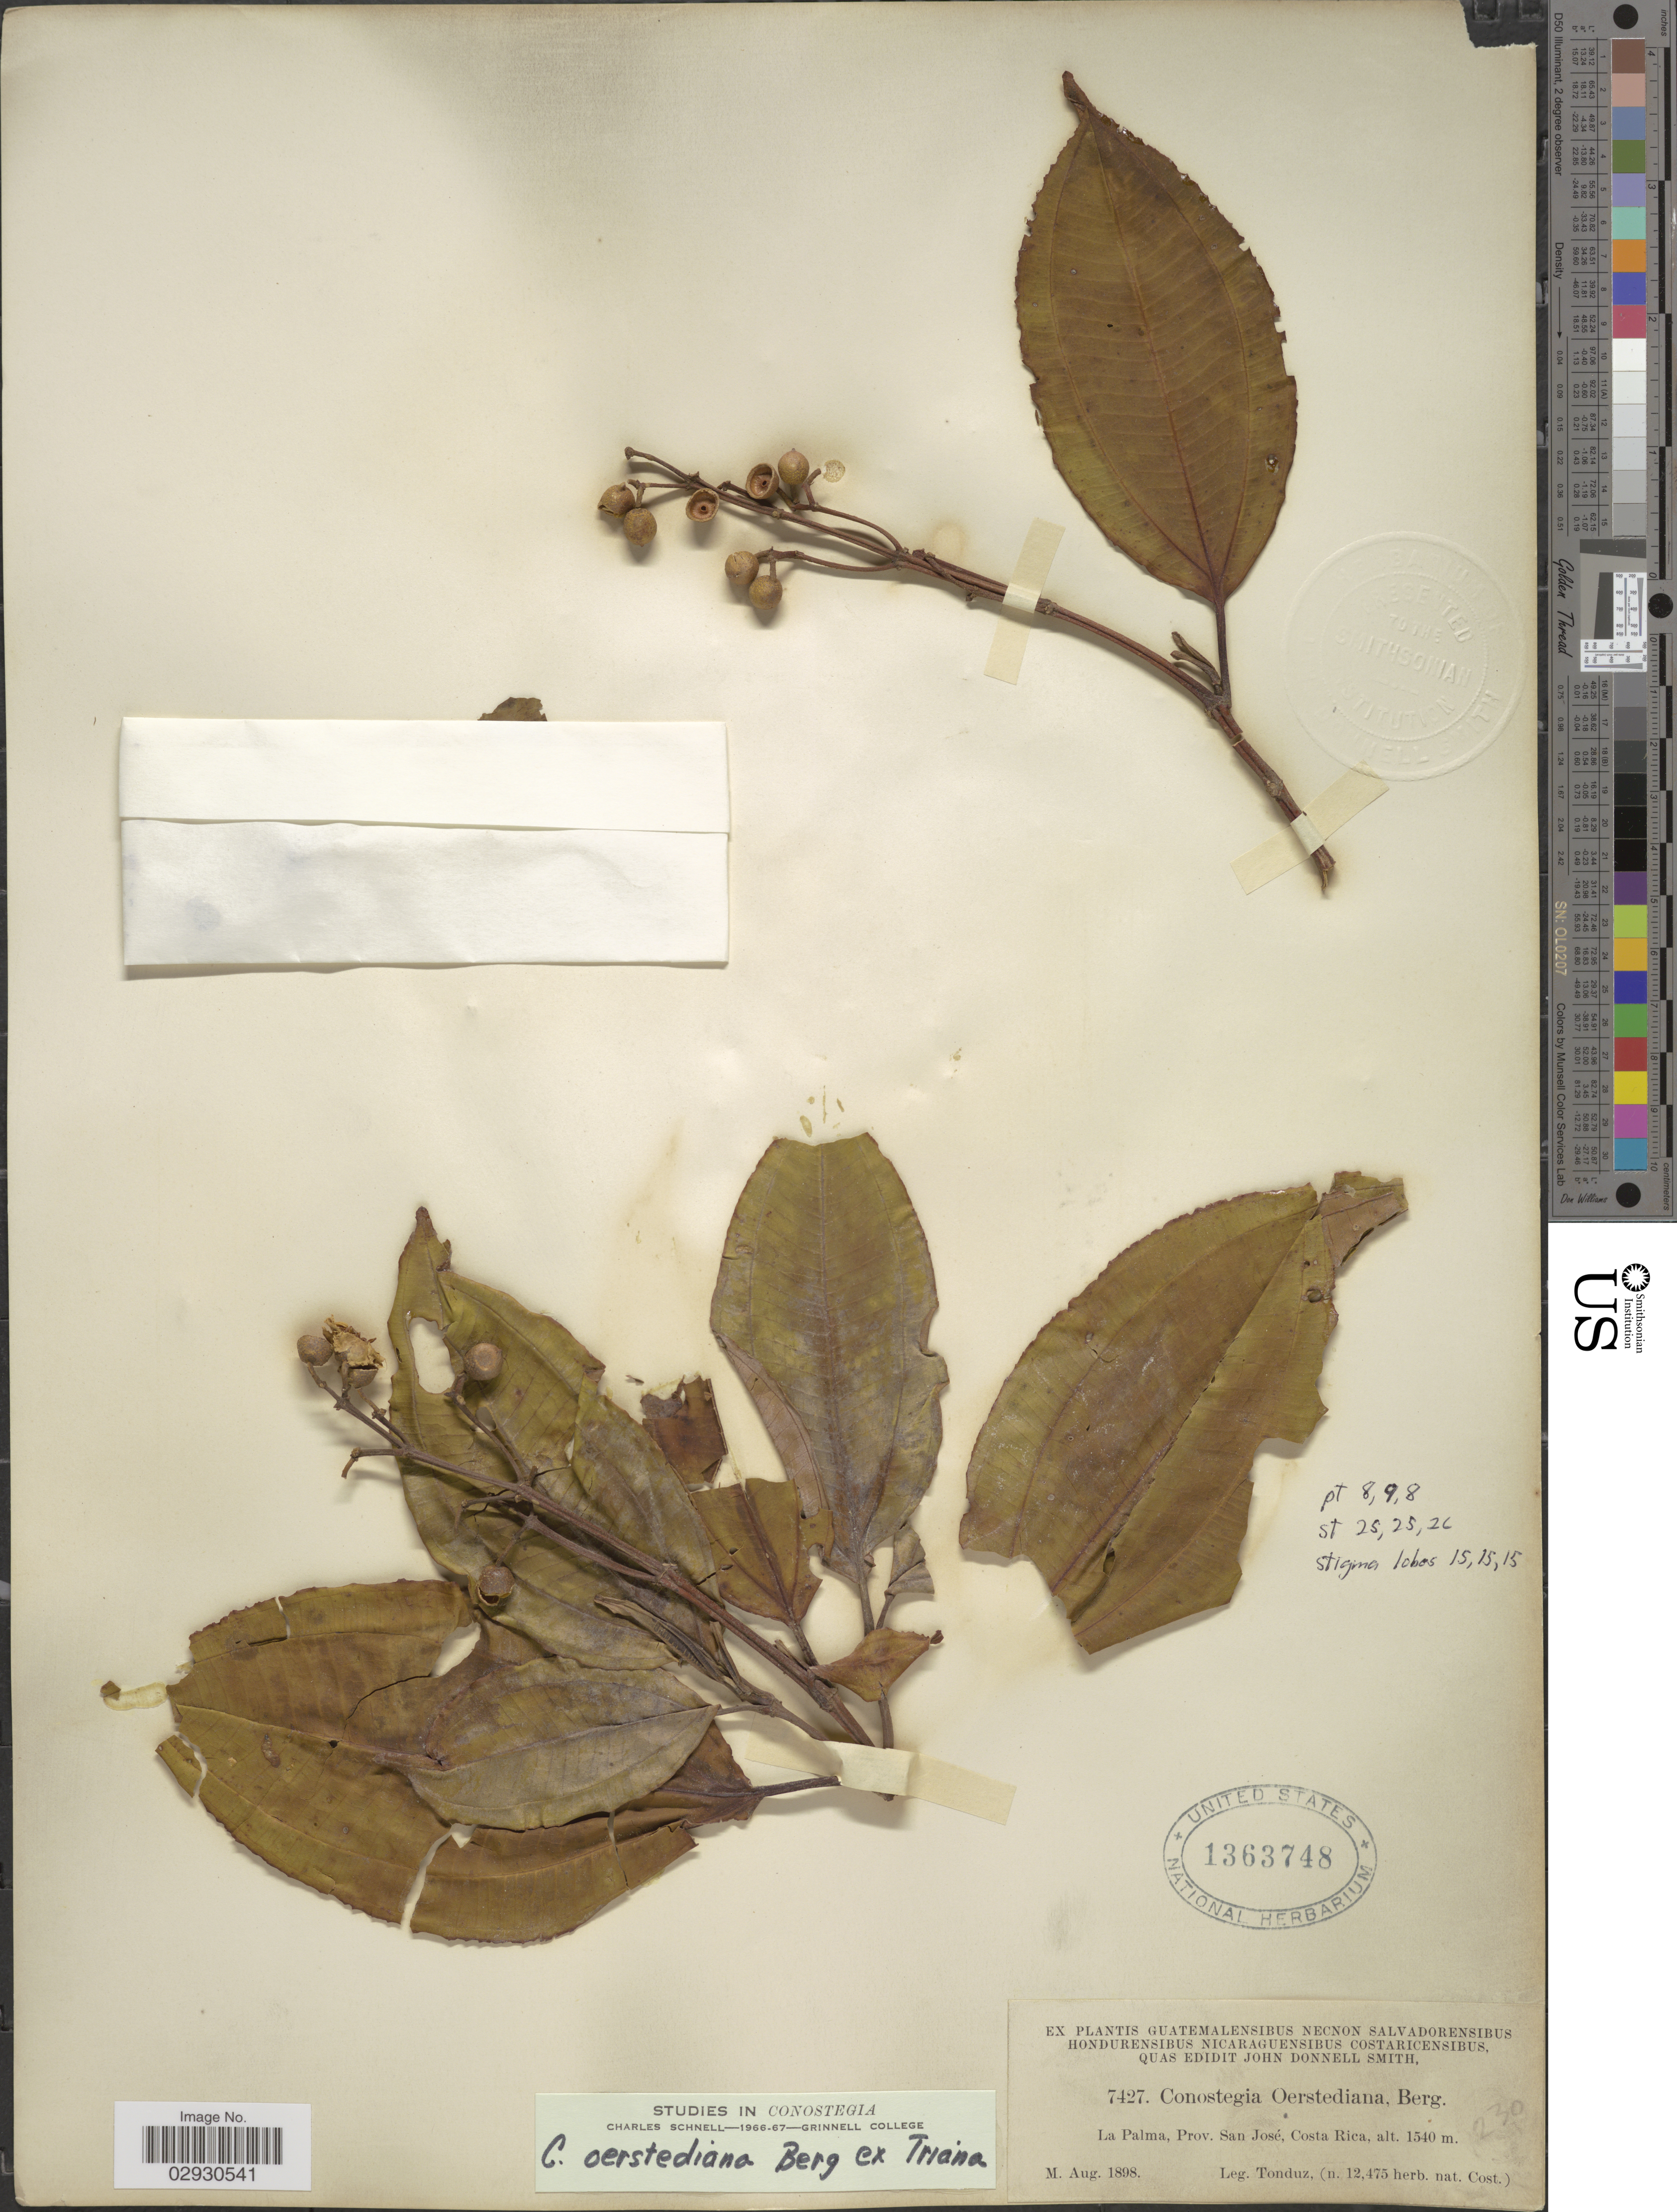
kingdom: Plantae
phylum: Tracheophyta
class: Magnoliopsida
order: Myrtales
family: Melastomataceae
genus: Conostegia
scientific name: Conostegia oerstediana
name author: O. Berg ex Triana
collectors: Tonduz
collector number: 7427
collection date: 1898-08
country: Costa Rica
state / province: San José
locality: La Palma, Prov. San José.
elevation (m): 1540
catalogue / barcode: US 1363748